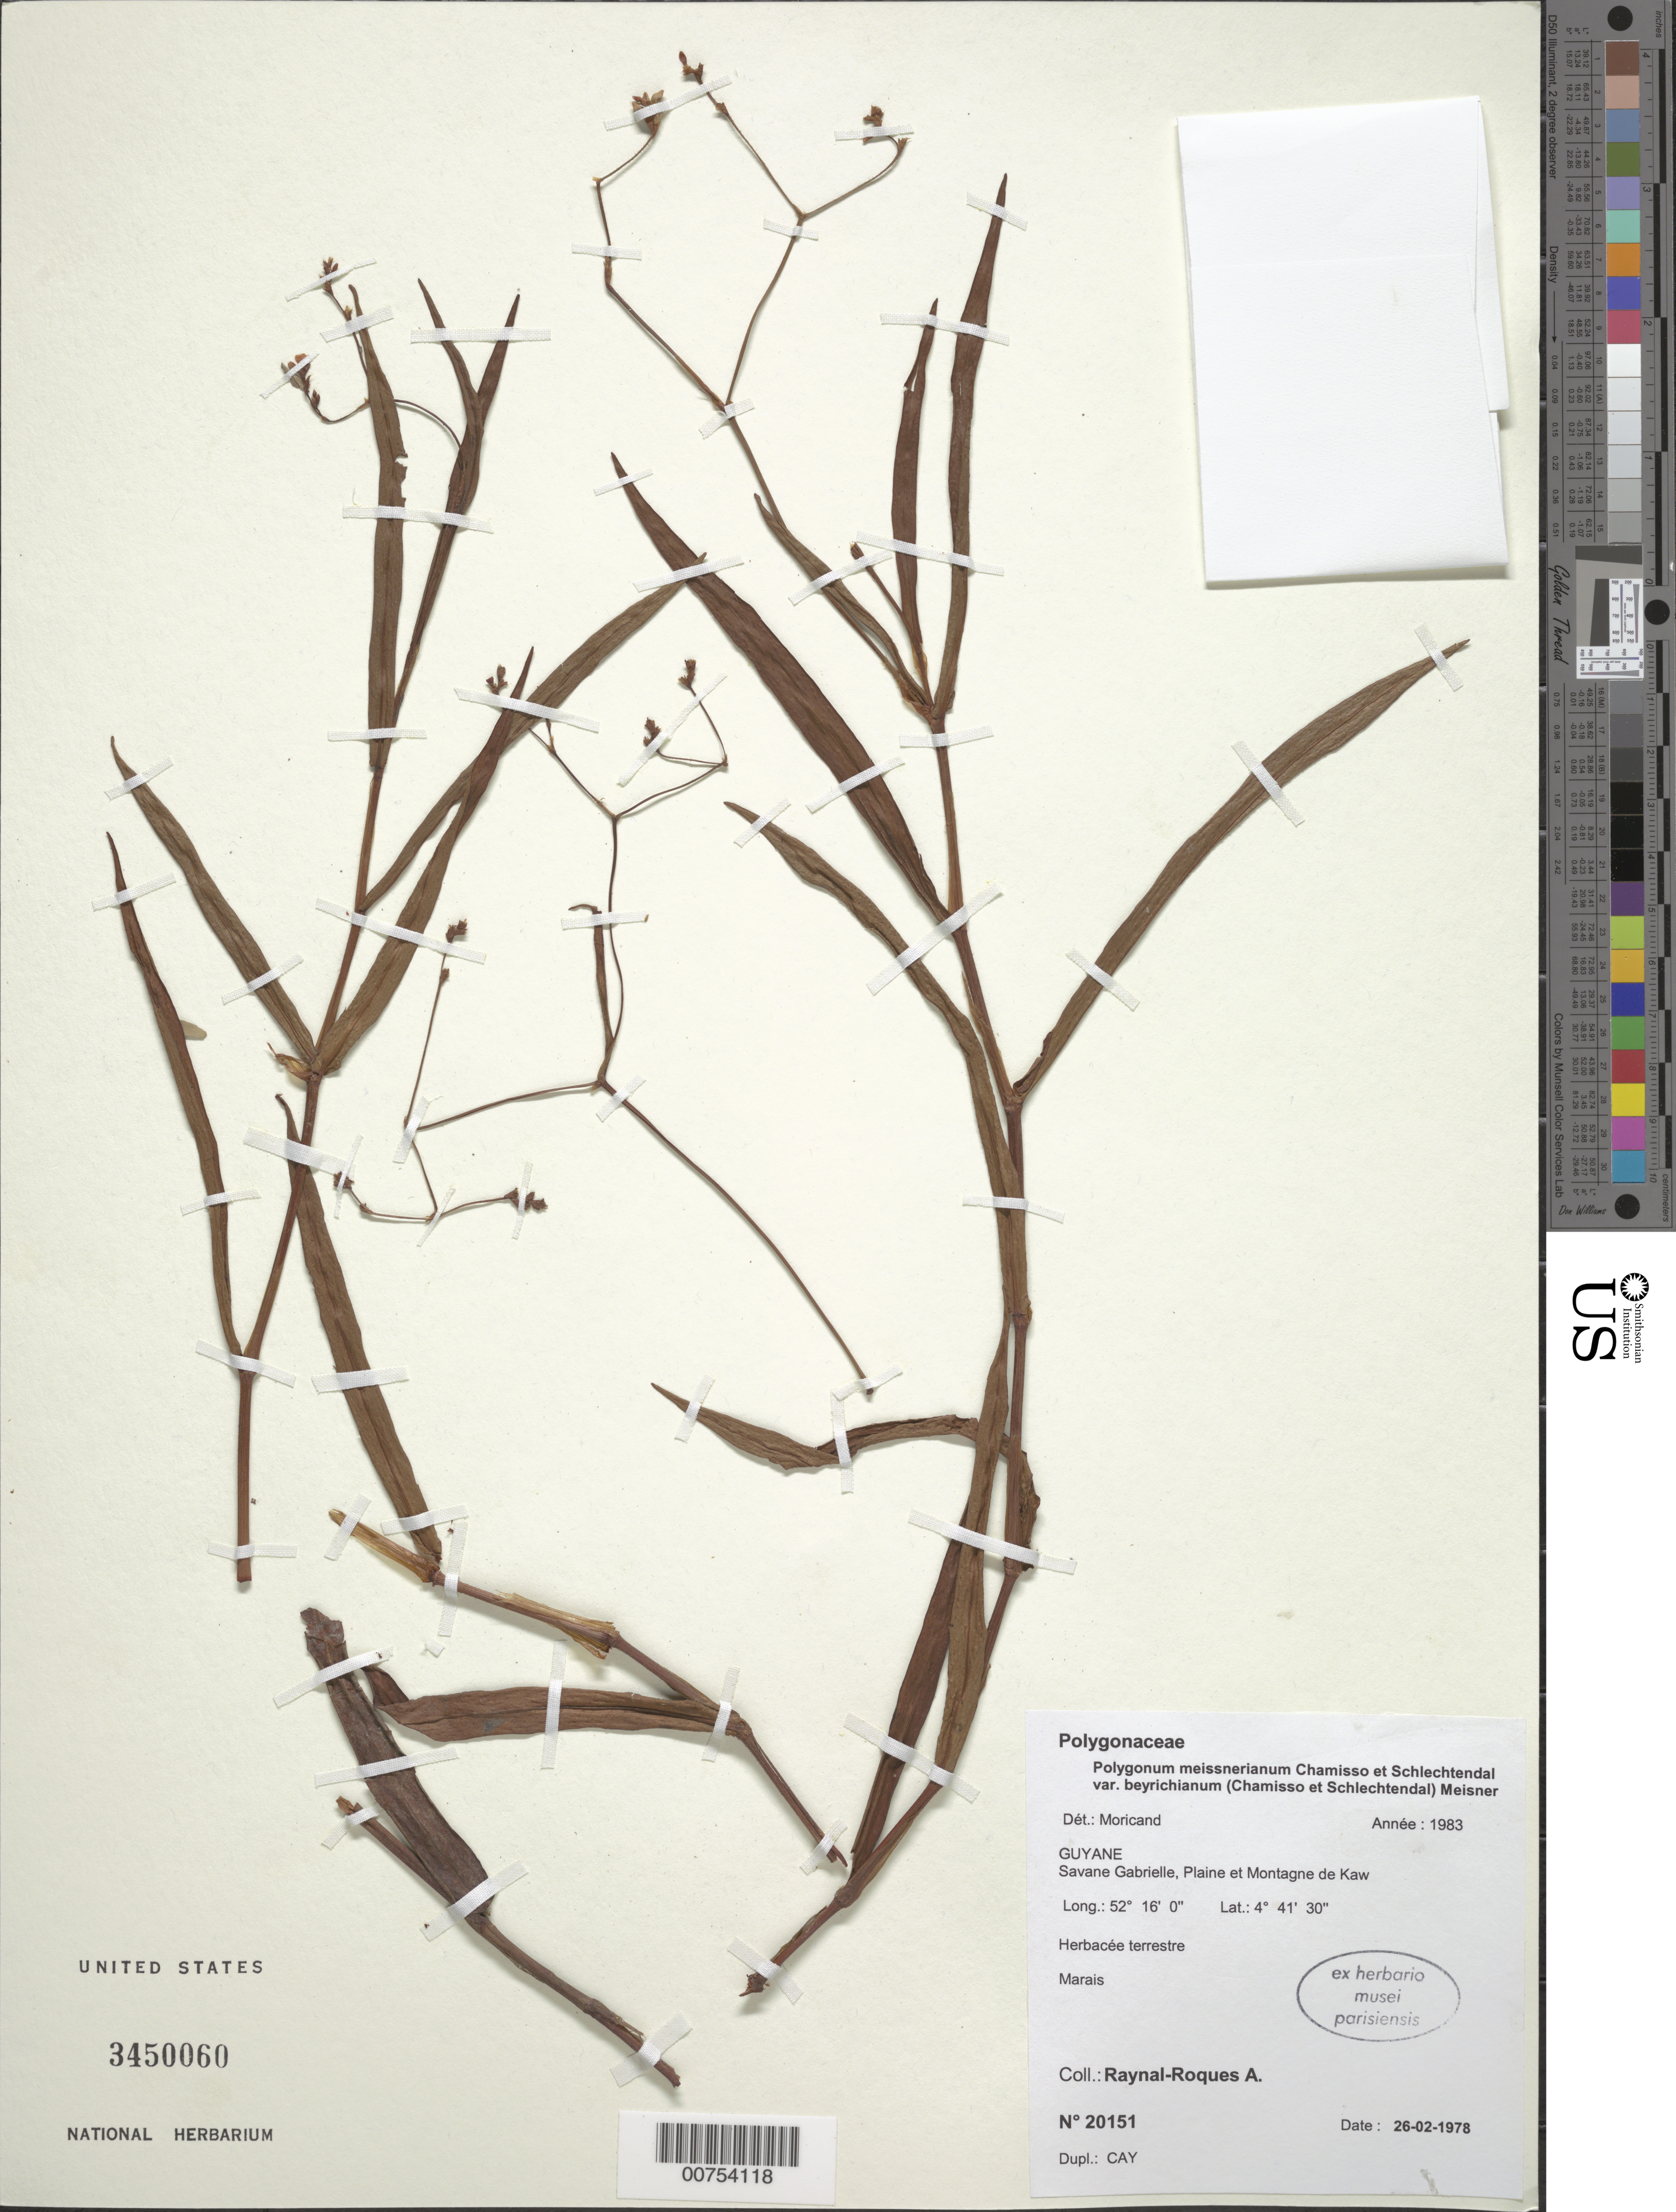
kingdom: Plantae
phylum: Tracheophyta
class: Magnoliopsida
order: Caryophyllales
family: Polygonaceae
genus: Polygonum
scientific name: Polygonum meisnerianum var. beyrichianum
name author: (Cham. & Schltdl.) Meisn.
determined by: Moricand, Moïse E.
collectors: A. M. Raynal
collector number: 20151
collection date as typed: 26-Feb-78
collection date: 1978-02-26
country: French Guiana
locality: Savane Gabrielle, Plaine et Montagne de Kaw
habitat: Marsh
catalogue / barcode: US 3450060